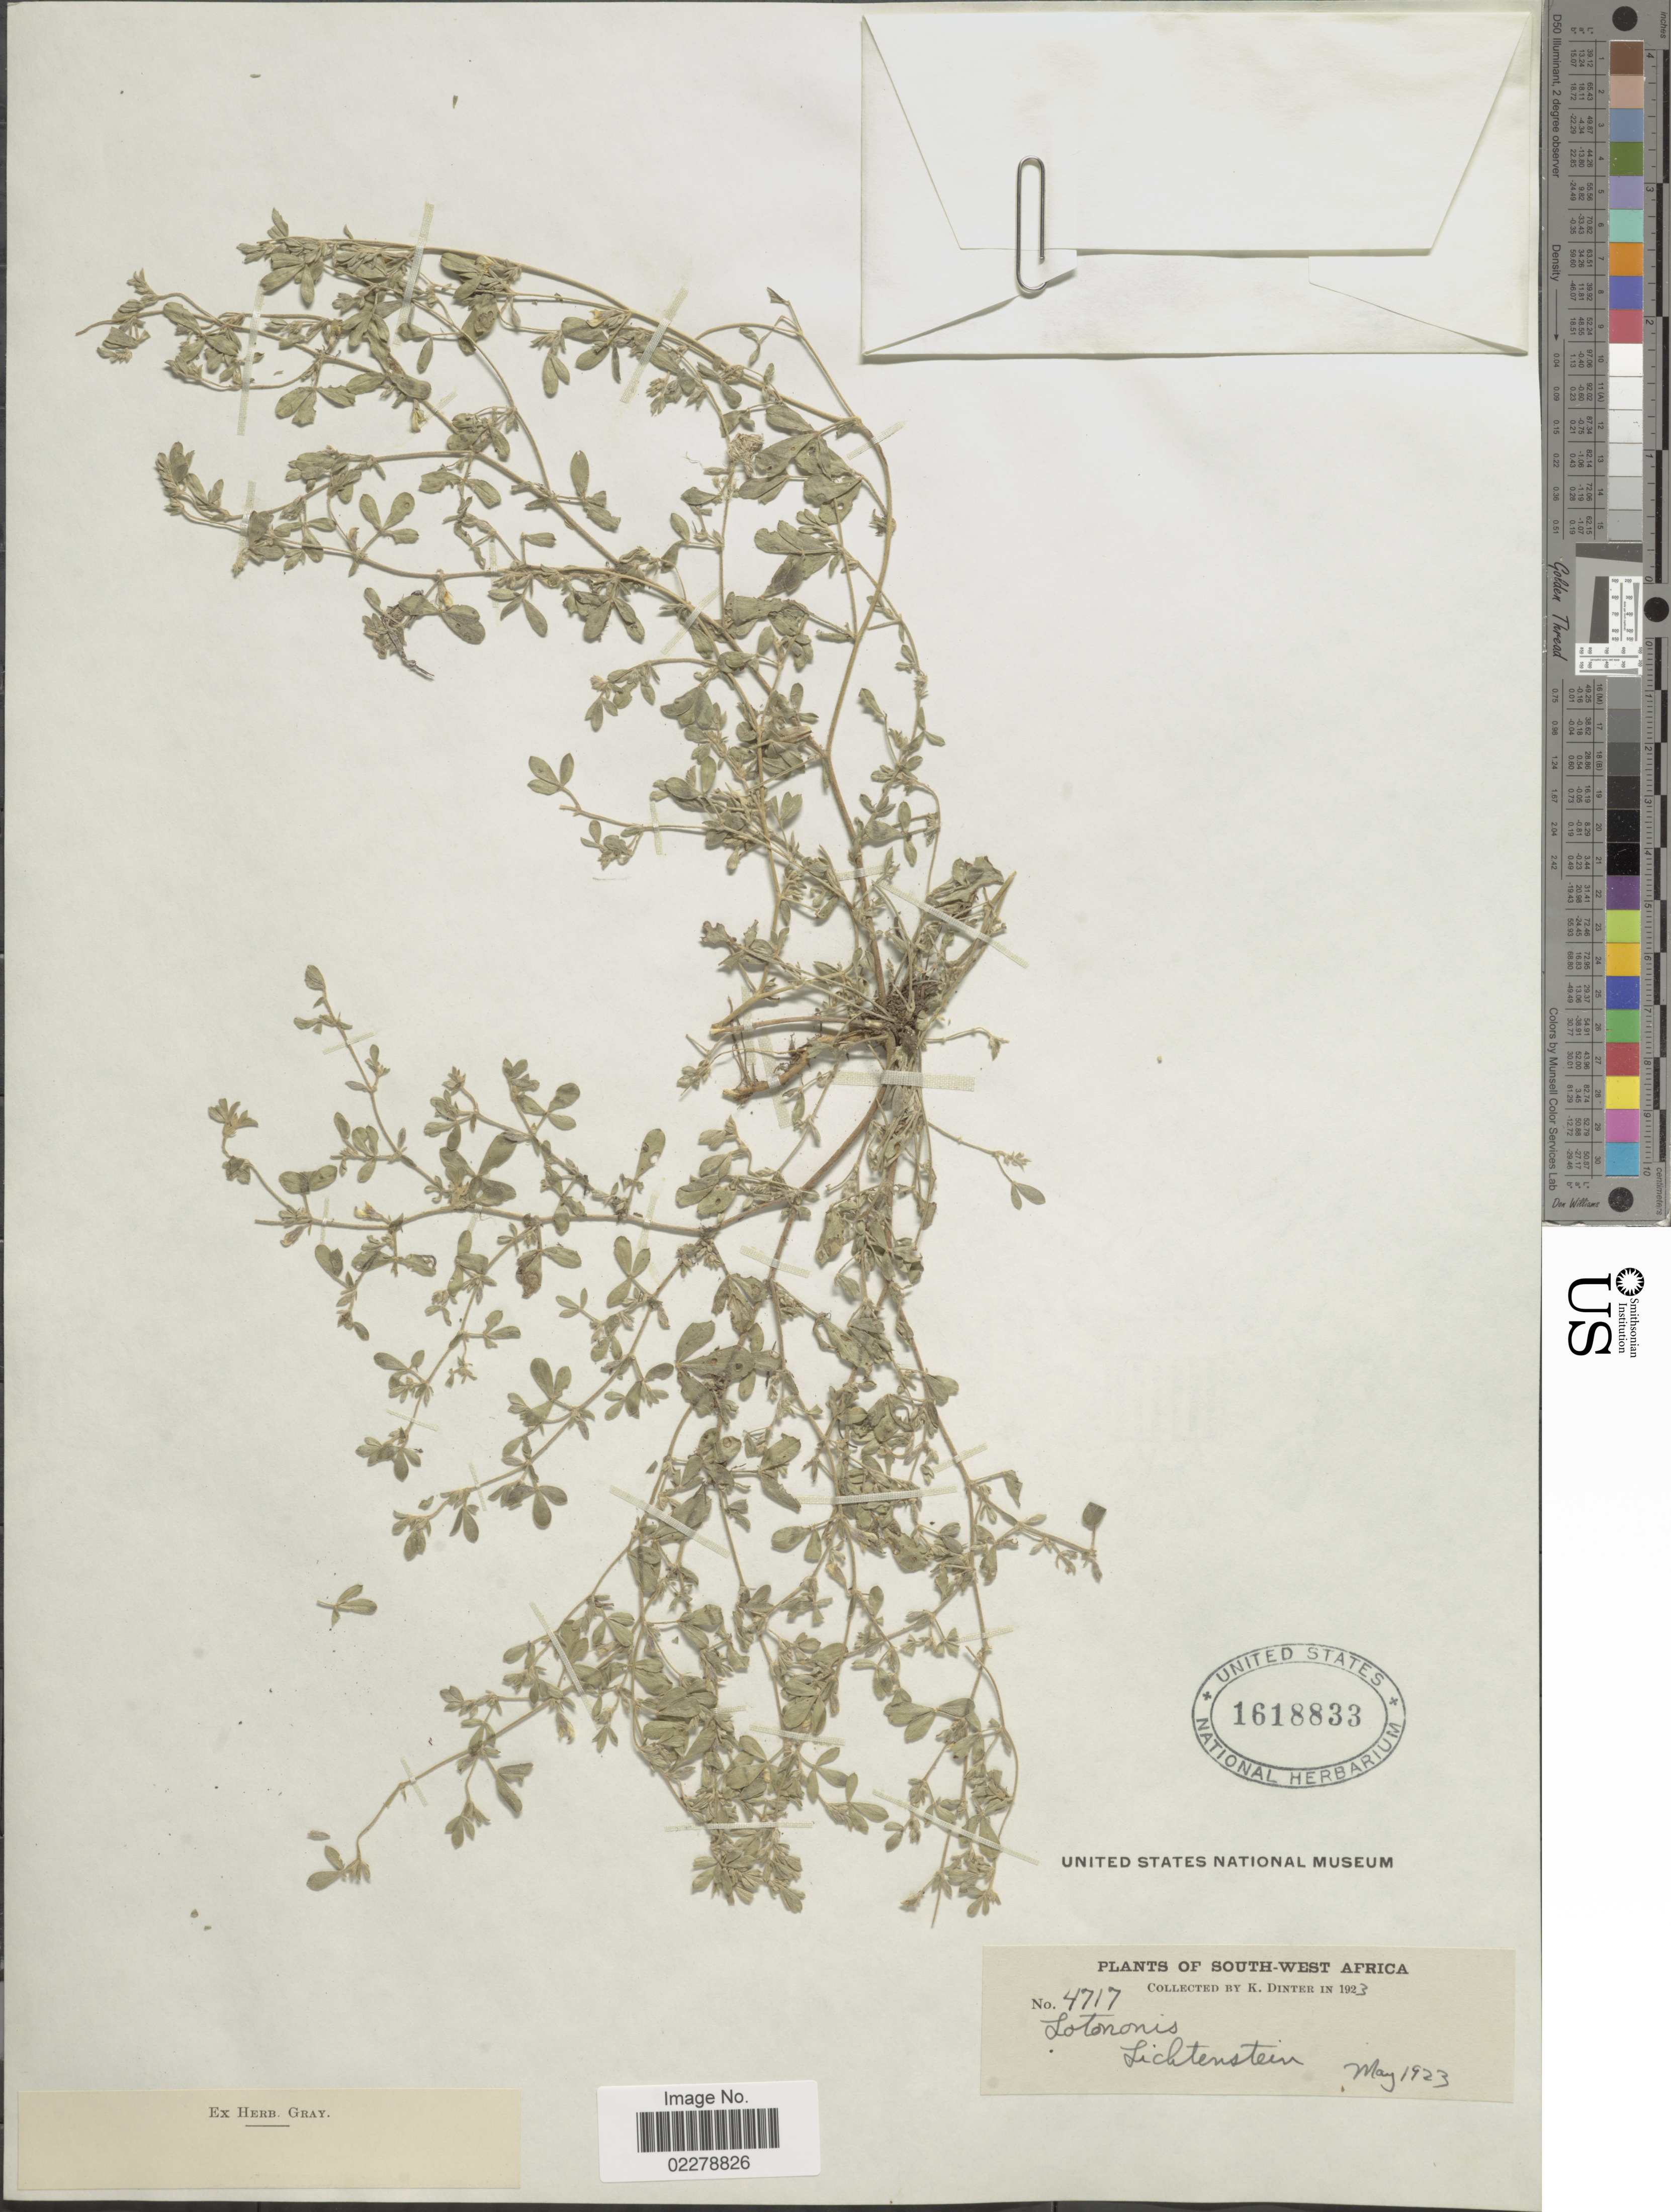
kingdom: Plantae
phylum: Tracheophyta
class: Magnoliopsida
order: Fabales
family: Fabaceae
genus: Lotononis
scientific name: Lotononis sp.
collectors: M. Dinter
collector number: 4717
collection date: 1923-05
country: Namibia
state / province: Khomas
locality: South-West Africa. Lichtenstein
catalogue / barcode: US 1618833